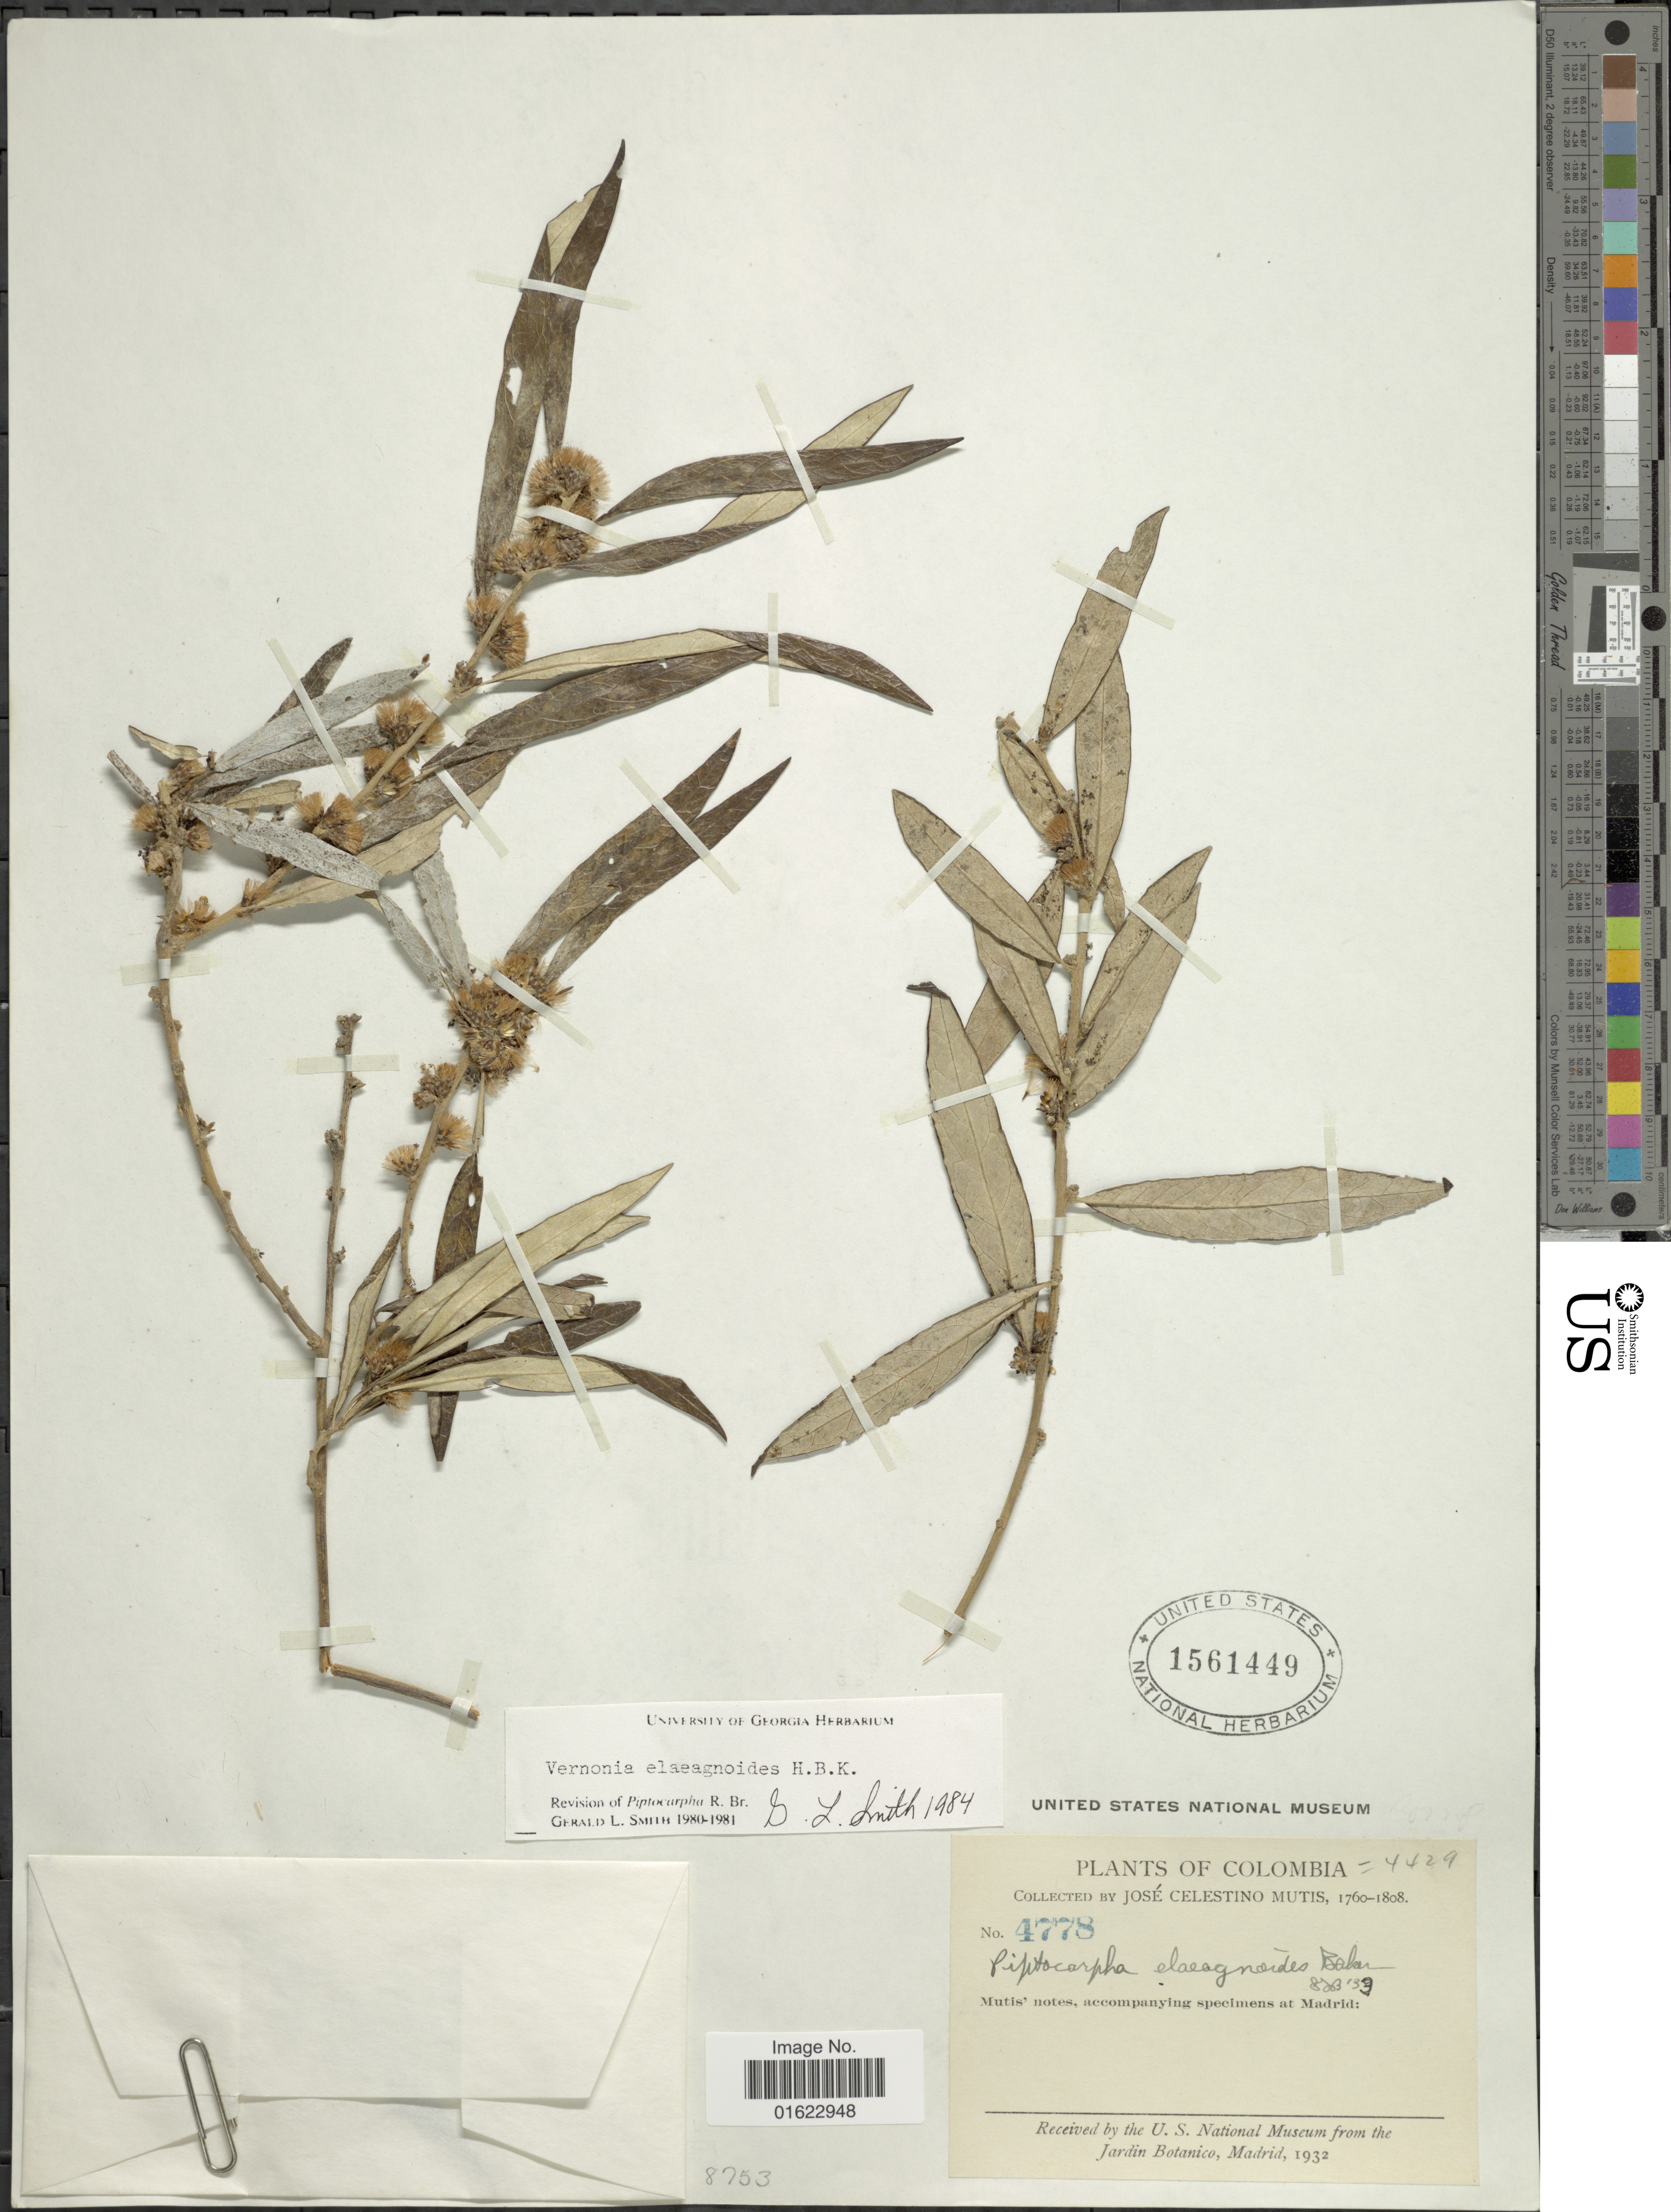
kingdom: Plantae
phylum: Tracheophyta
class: Magnoliopsida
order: Asterales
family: Asteraceae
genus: Pseudopiptocarpha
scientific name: Pseudopiptocarpha eleagnoides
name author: (Kunth) H. Rob.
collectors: J. C. B. Mutis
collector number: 4478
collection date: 1760/1808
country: Colombia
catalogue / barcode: US 1561449